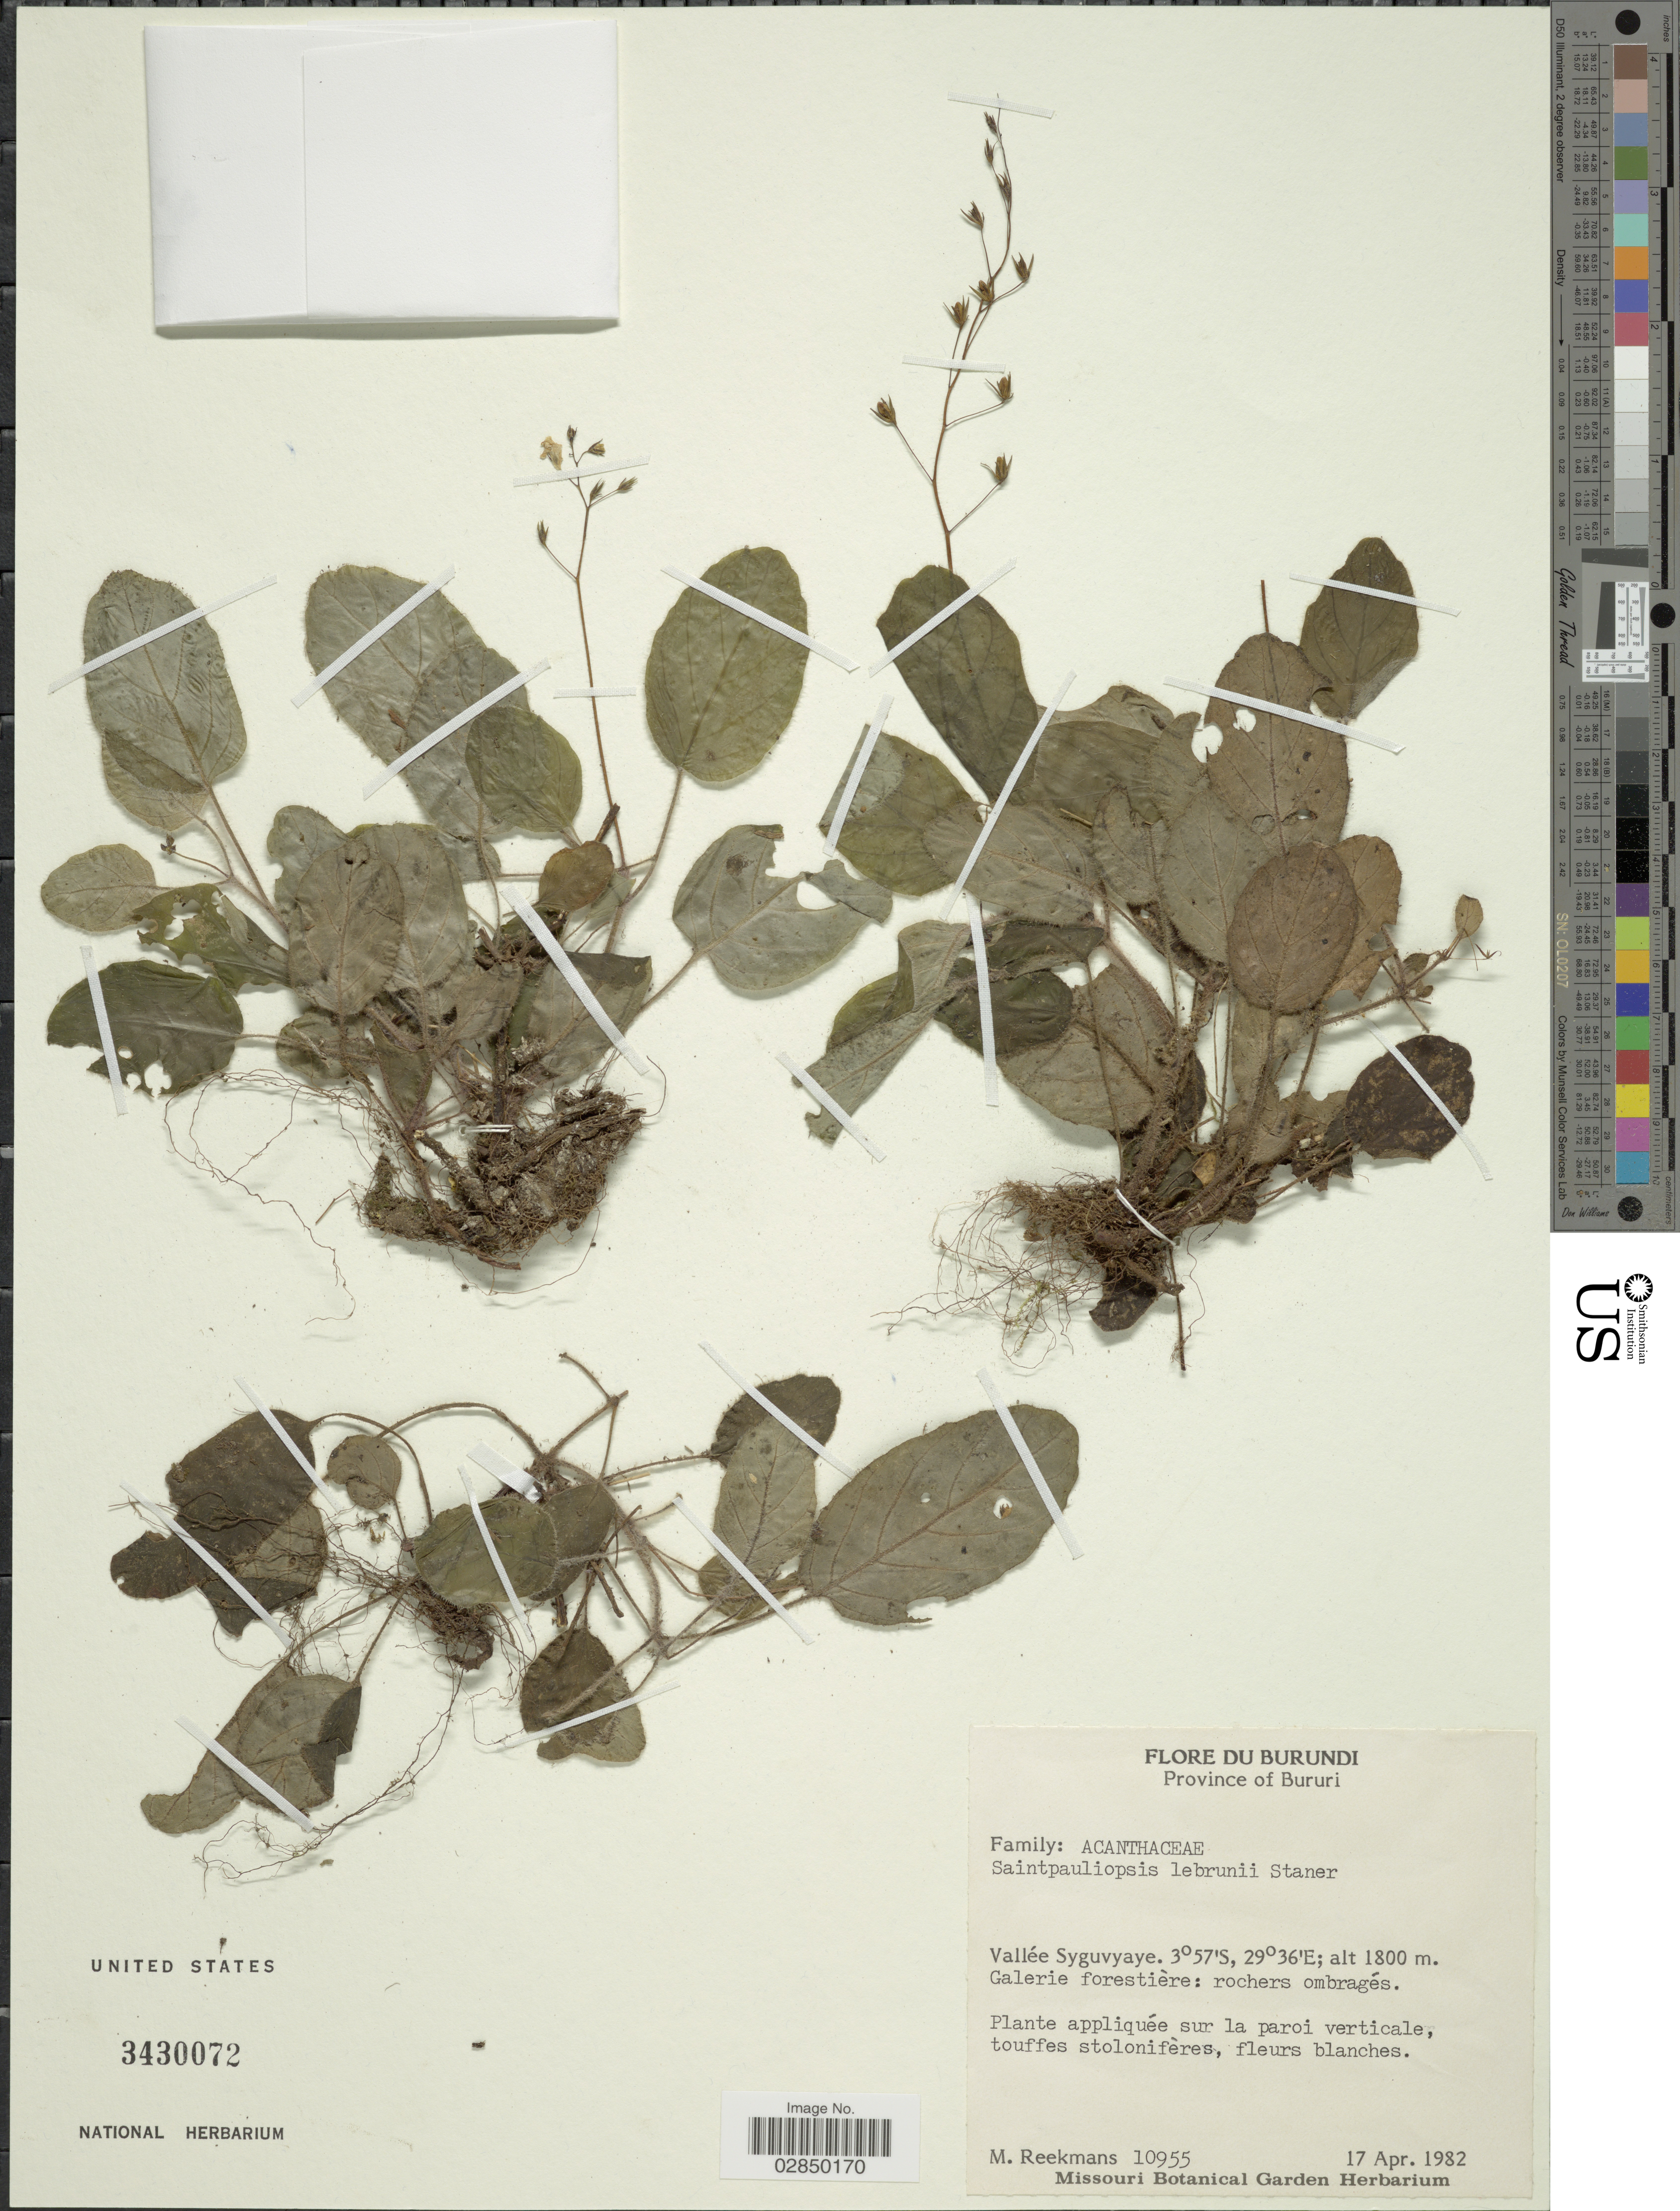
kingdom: Plantae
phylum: Tracheophyta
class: Magnoliopsida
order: Lamiales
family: Acanthaceae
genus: Staurogyne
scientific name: Staurogyne lebrunii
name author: (Staner) B.L. Burtt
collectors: M. Reekmans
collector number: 10955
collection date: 1982-04-17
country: Burundi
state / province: Bururi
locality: Province of Bururi. Vallée Syguvyaye.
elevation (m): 1800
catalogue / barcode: US 3430072